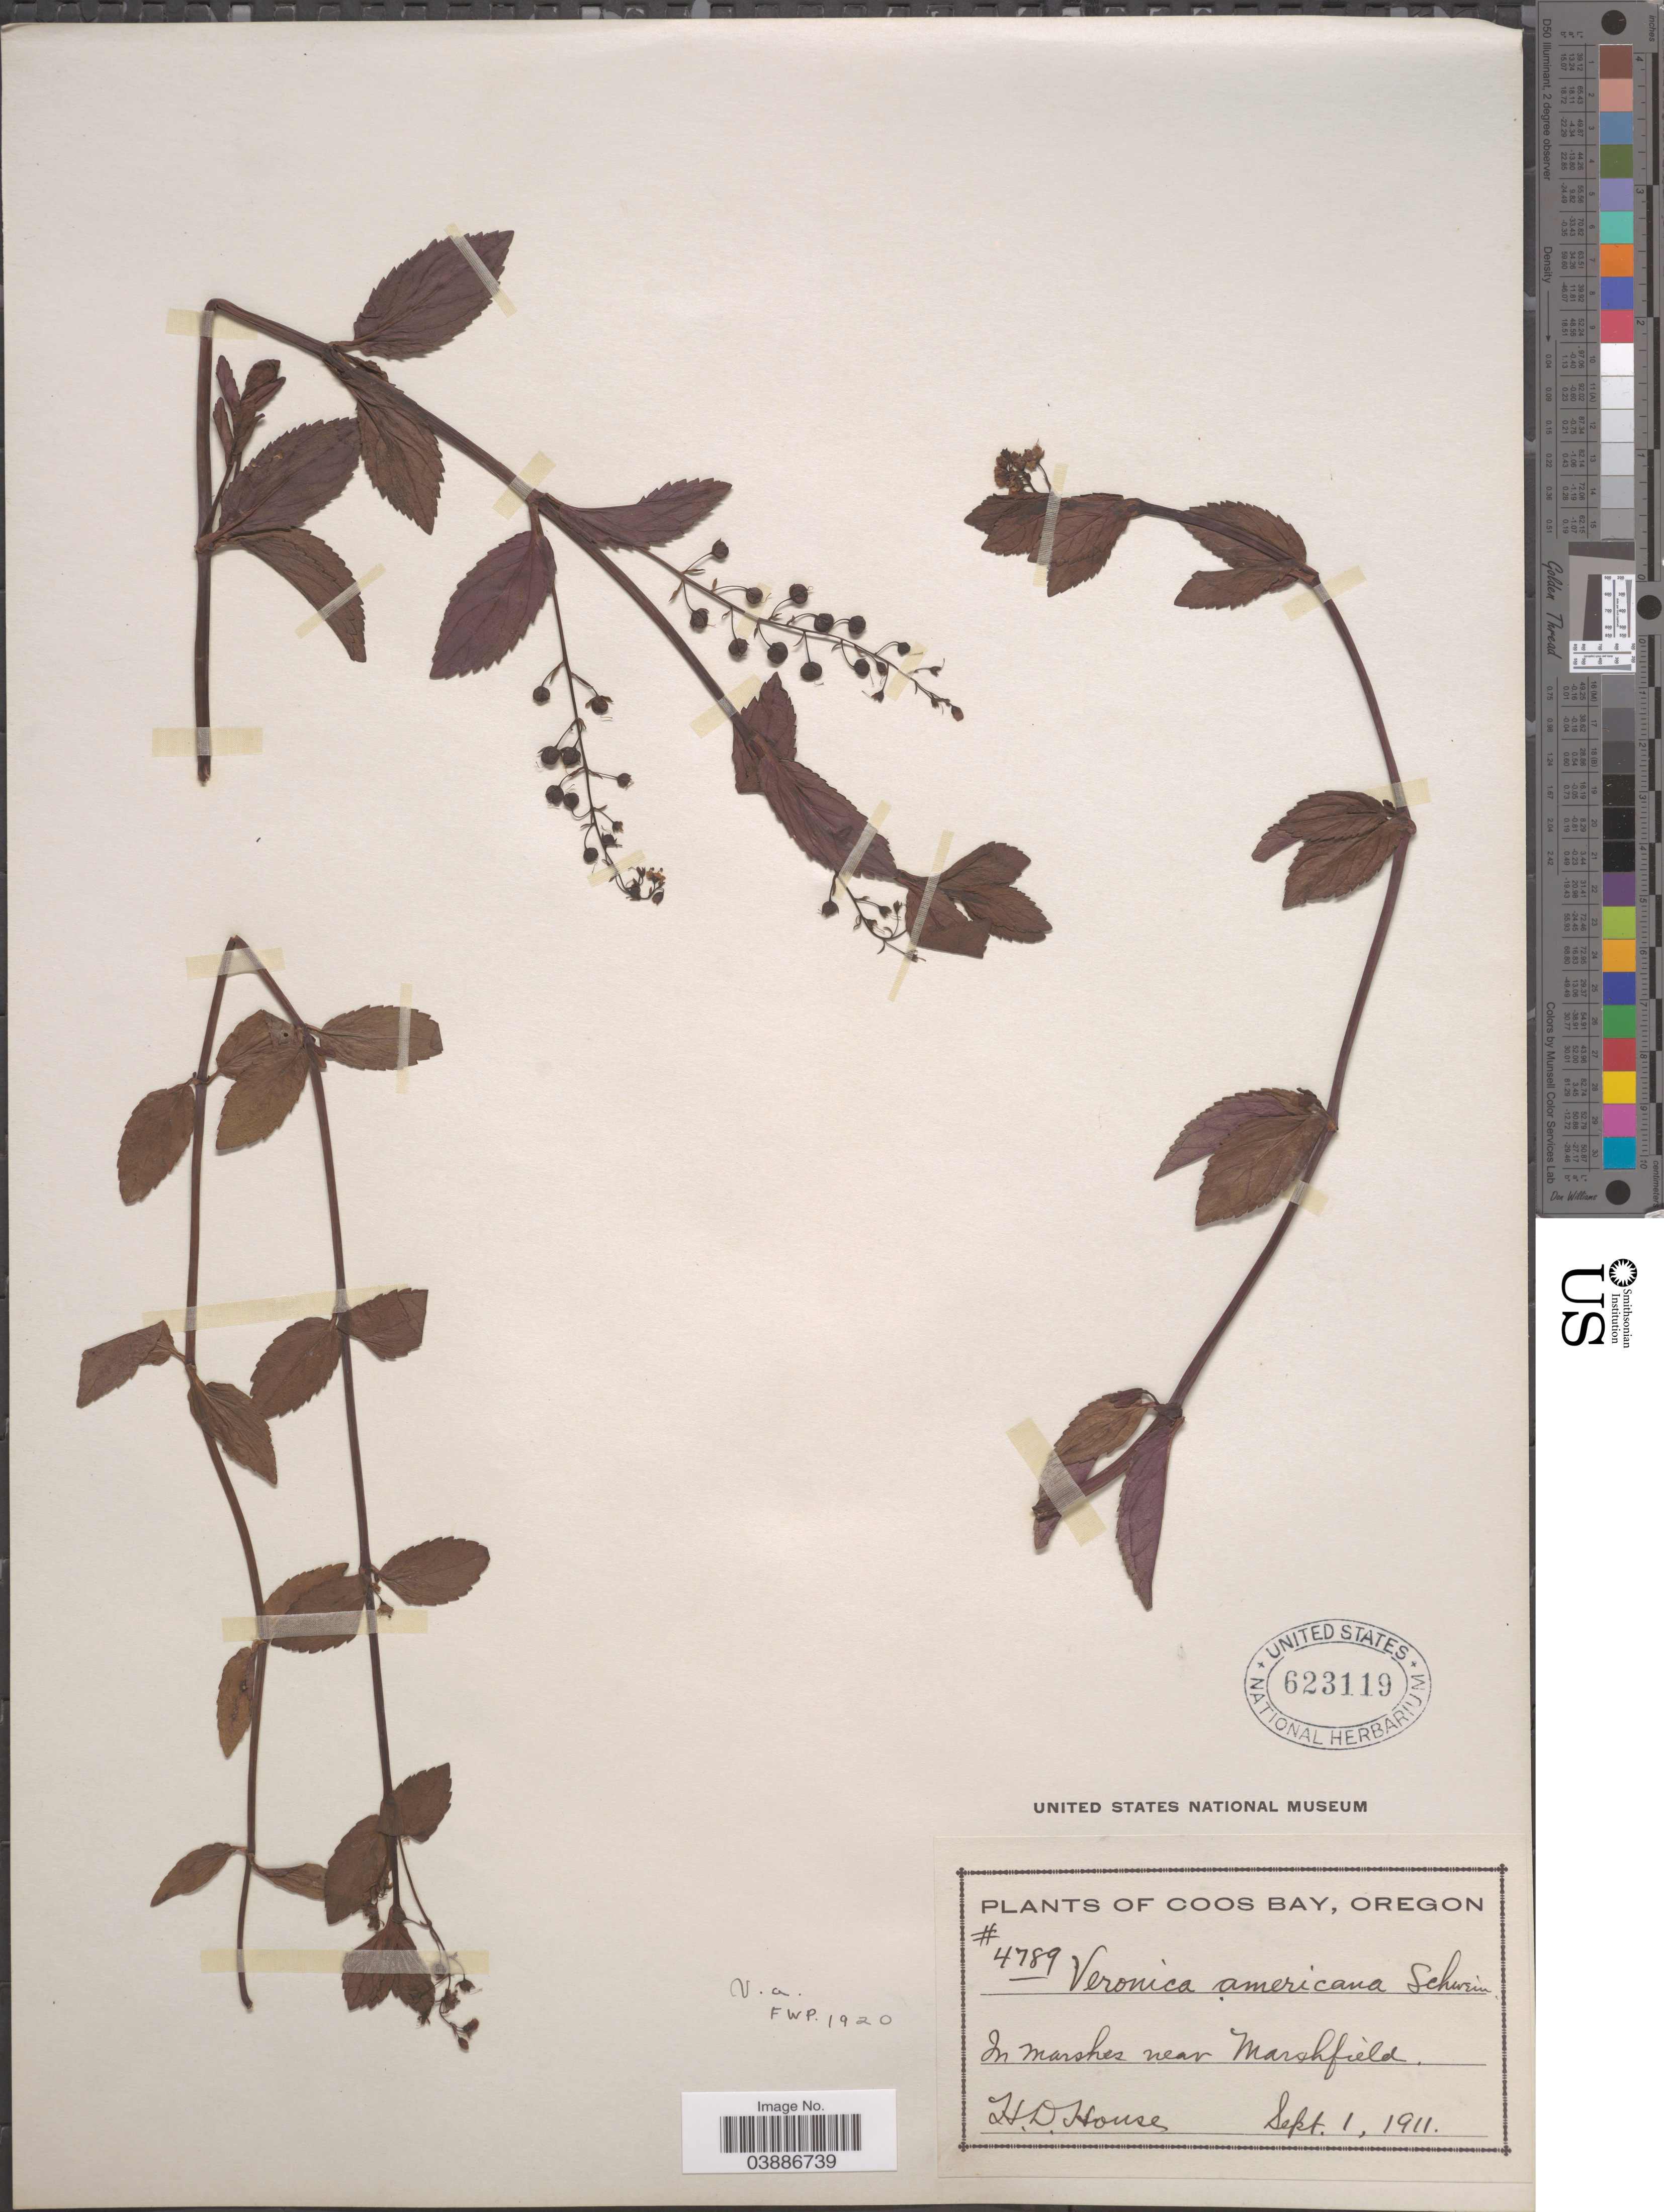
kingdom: Plantae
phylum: Tracheophyta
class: Magnoliopsida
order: Lamiales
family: Plantaginaceae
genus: Veronica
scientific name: Veronica americana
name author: Schwein. ex Benth.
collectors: H. D. House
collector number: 4789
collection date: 1911-09-01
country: United States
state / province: Oregon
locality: Coos Bay. In marshes near Marshfield.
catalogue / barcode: US 623119